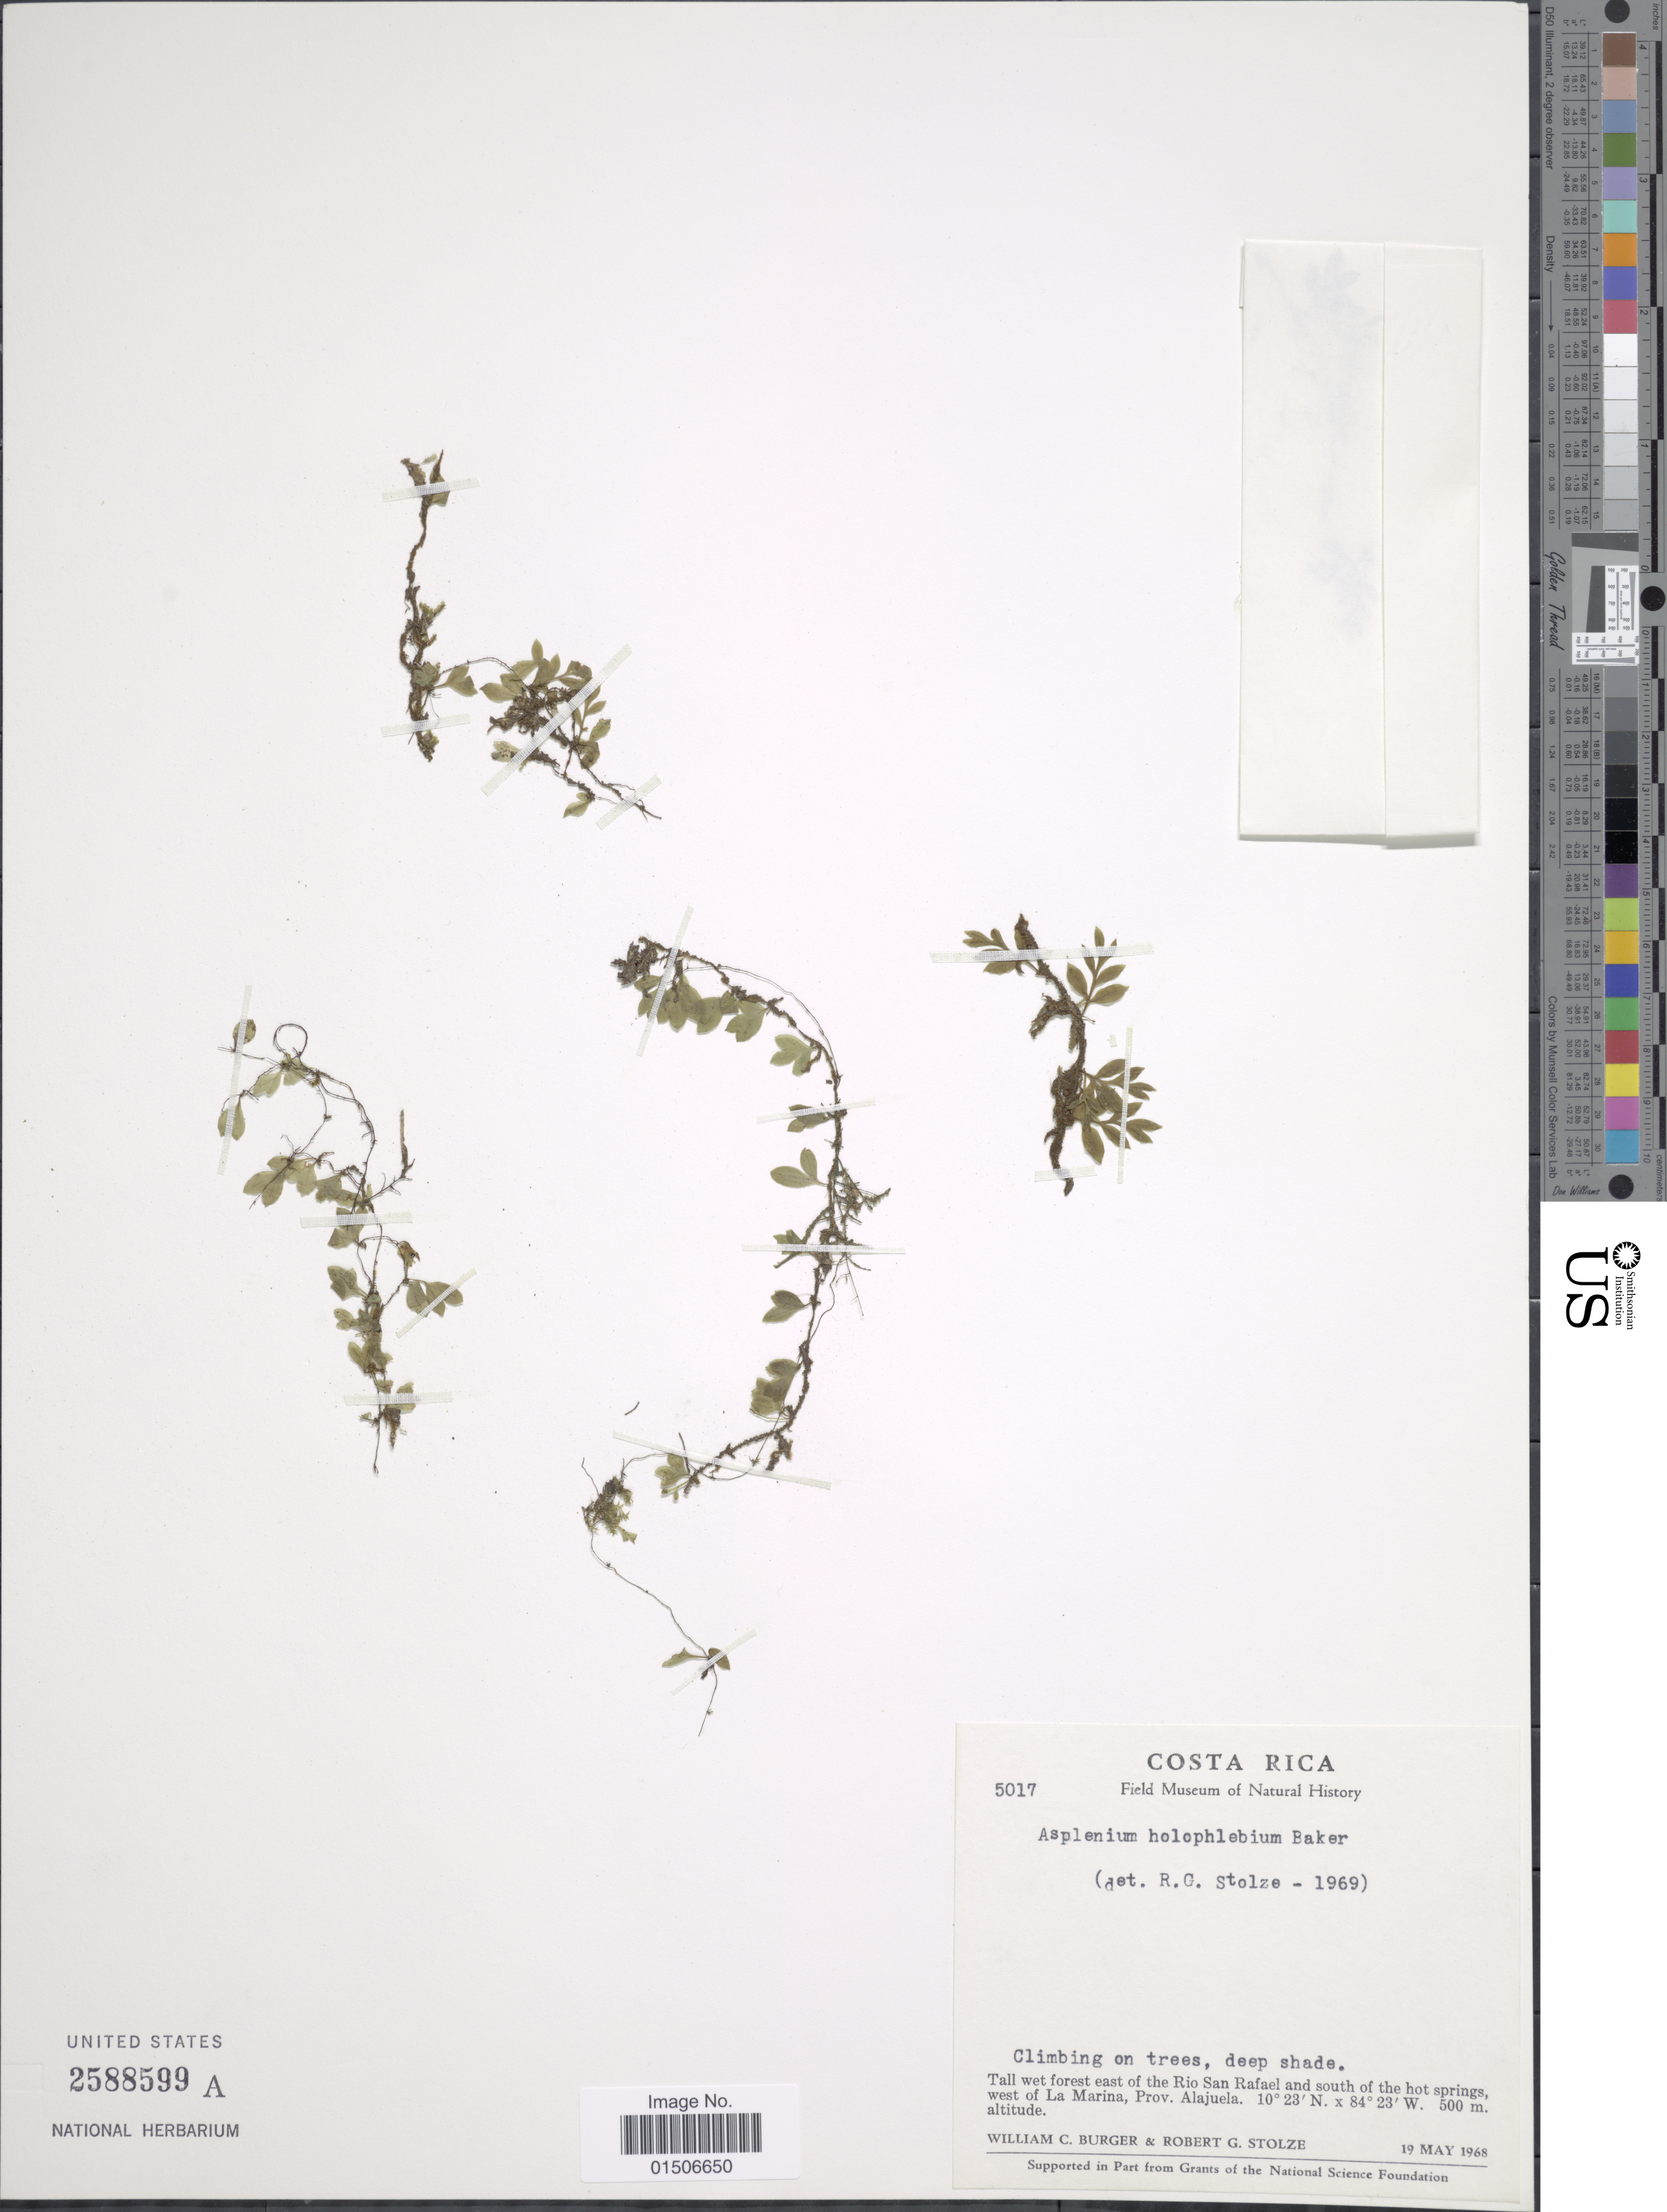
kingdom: Plantae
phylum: Tracheophyta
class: Polypodiopsida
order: Polypodiales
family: Aspleniaceae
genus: Asplenium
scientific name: Asplenium holophlebium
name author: Baker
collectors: W. Burger & R. G. Stolze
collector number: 5017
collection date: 1968-05-19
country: Costa Rica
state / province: Alajuela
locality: Tall wet forest east of the Rio San rafael and south of the hot springs, west of La Marina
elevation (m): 500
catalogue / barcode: US 2588599A